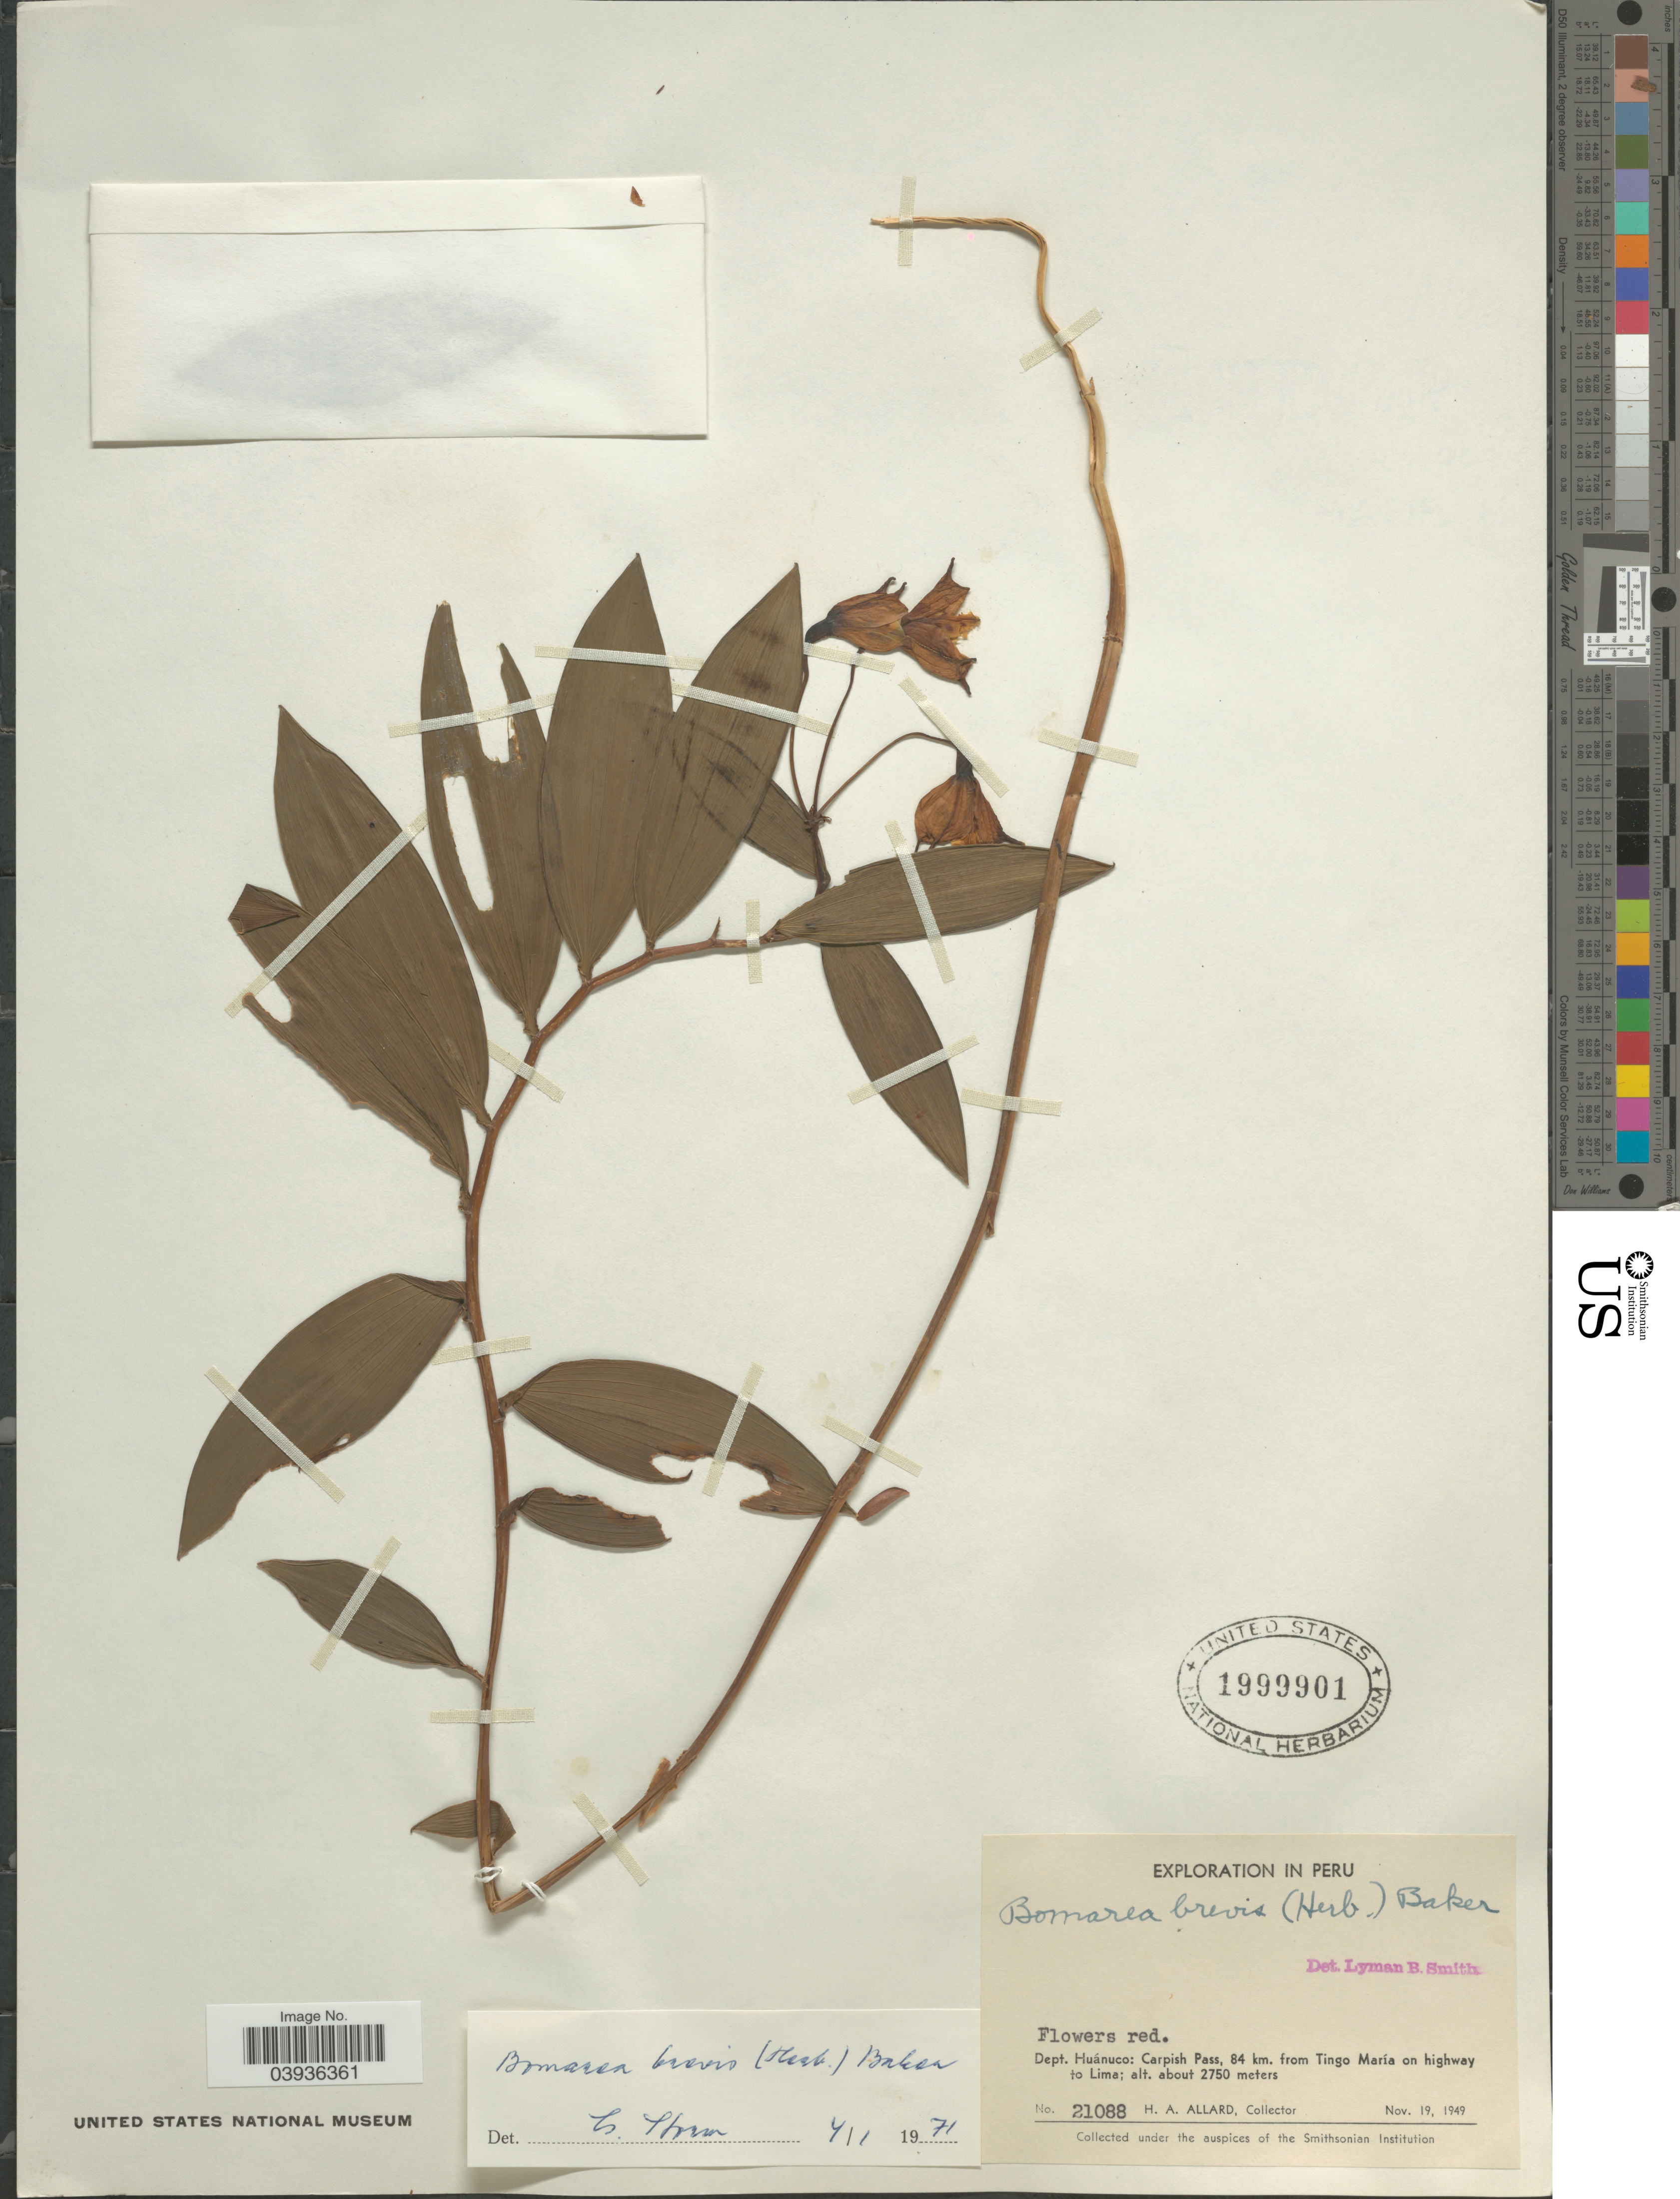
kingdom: Plantae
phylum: Tracheophyta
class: Liliopsida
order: Liliales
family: Alstroemeriaceae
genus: Bomarea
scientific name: Bomarea brevis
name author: (Herb.) Baker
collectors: H. A. Allard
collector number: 21088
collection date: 1949-11-19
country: Peru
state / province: Huánuco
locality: Dept. Huánuco: Carpish Pass, 84 km. from Tingo María on highway to Lima.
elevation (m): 2750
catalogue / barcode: US 1999901